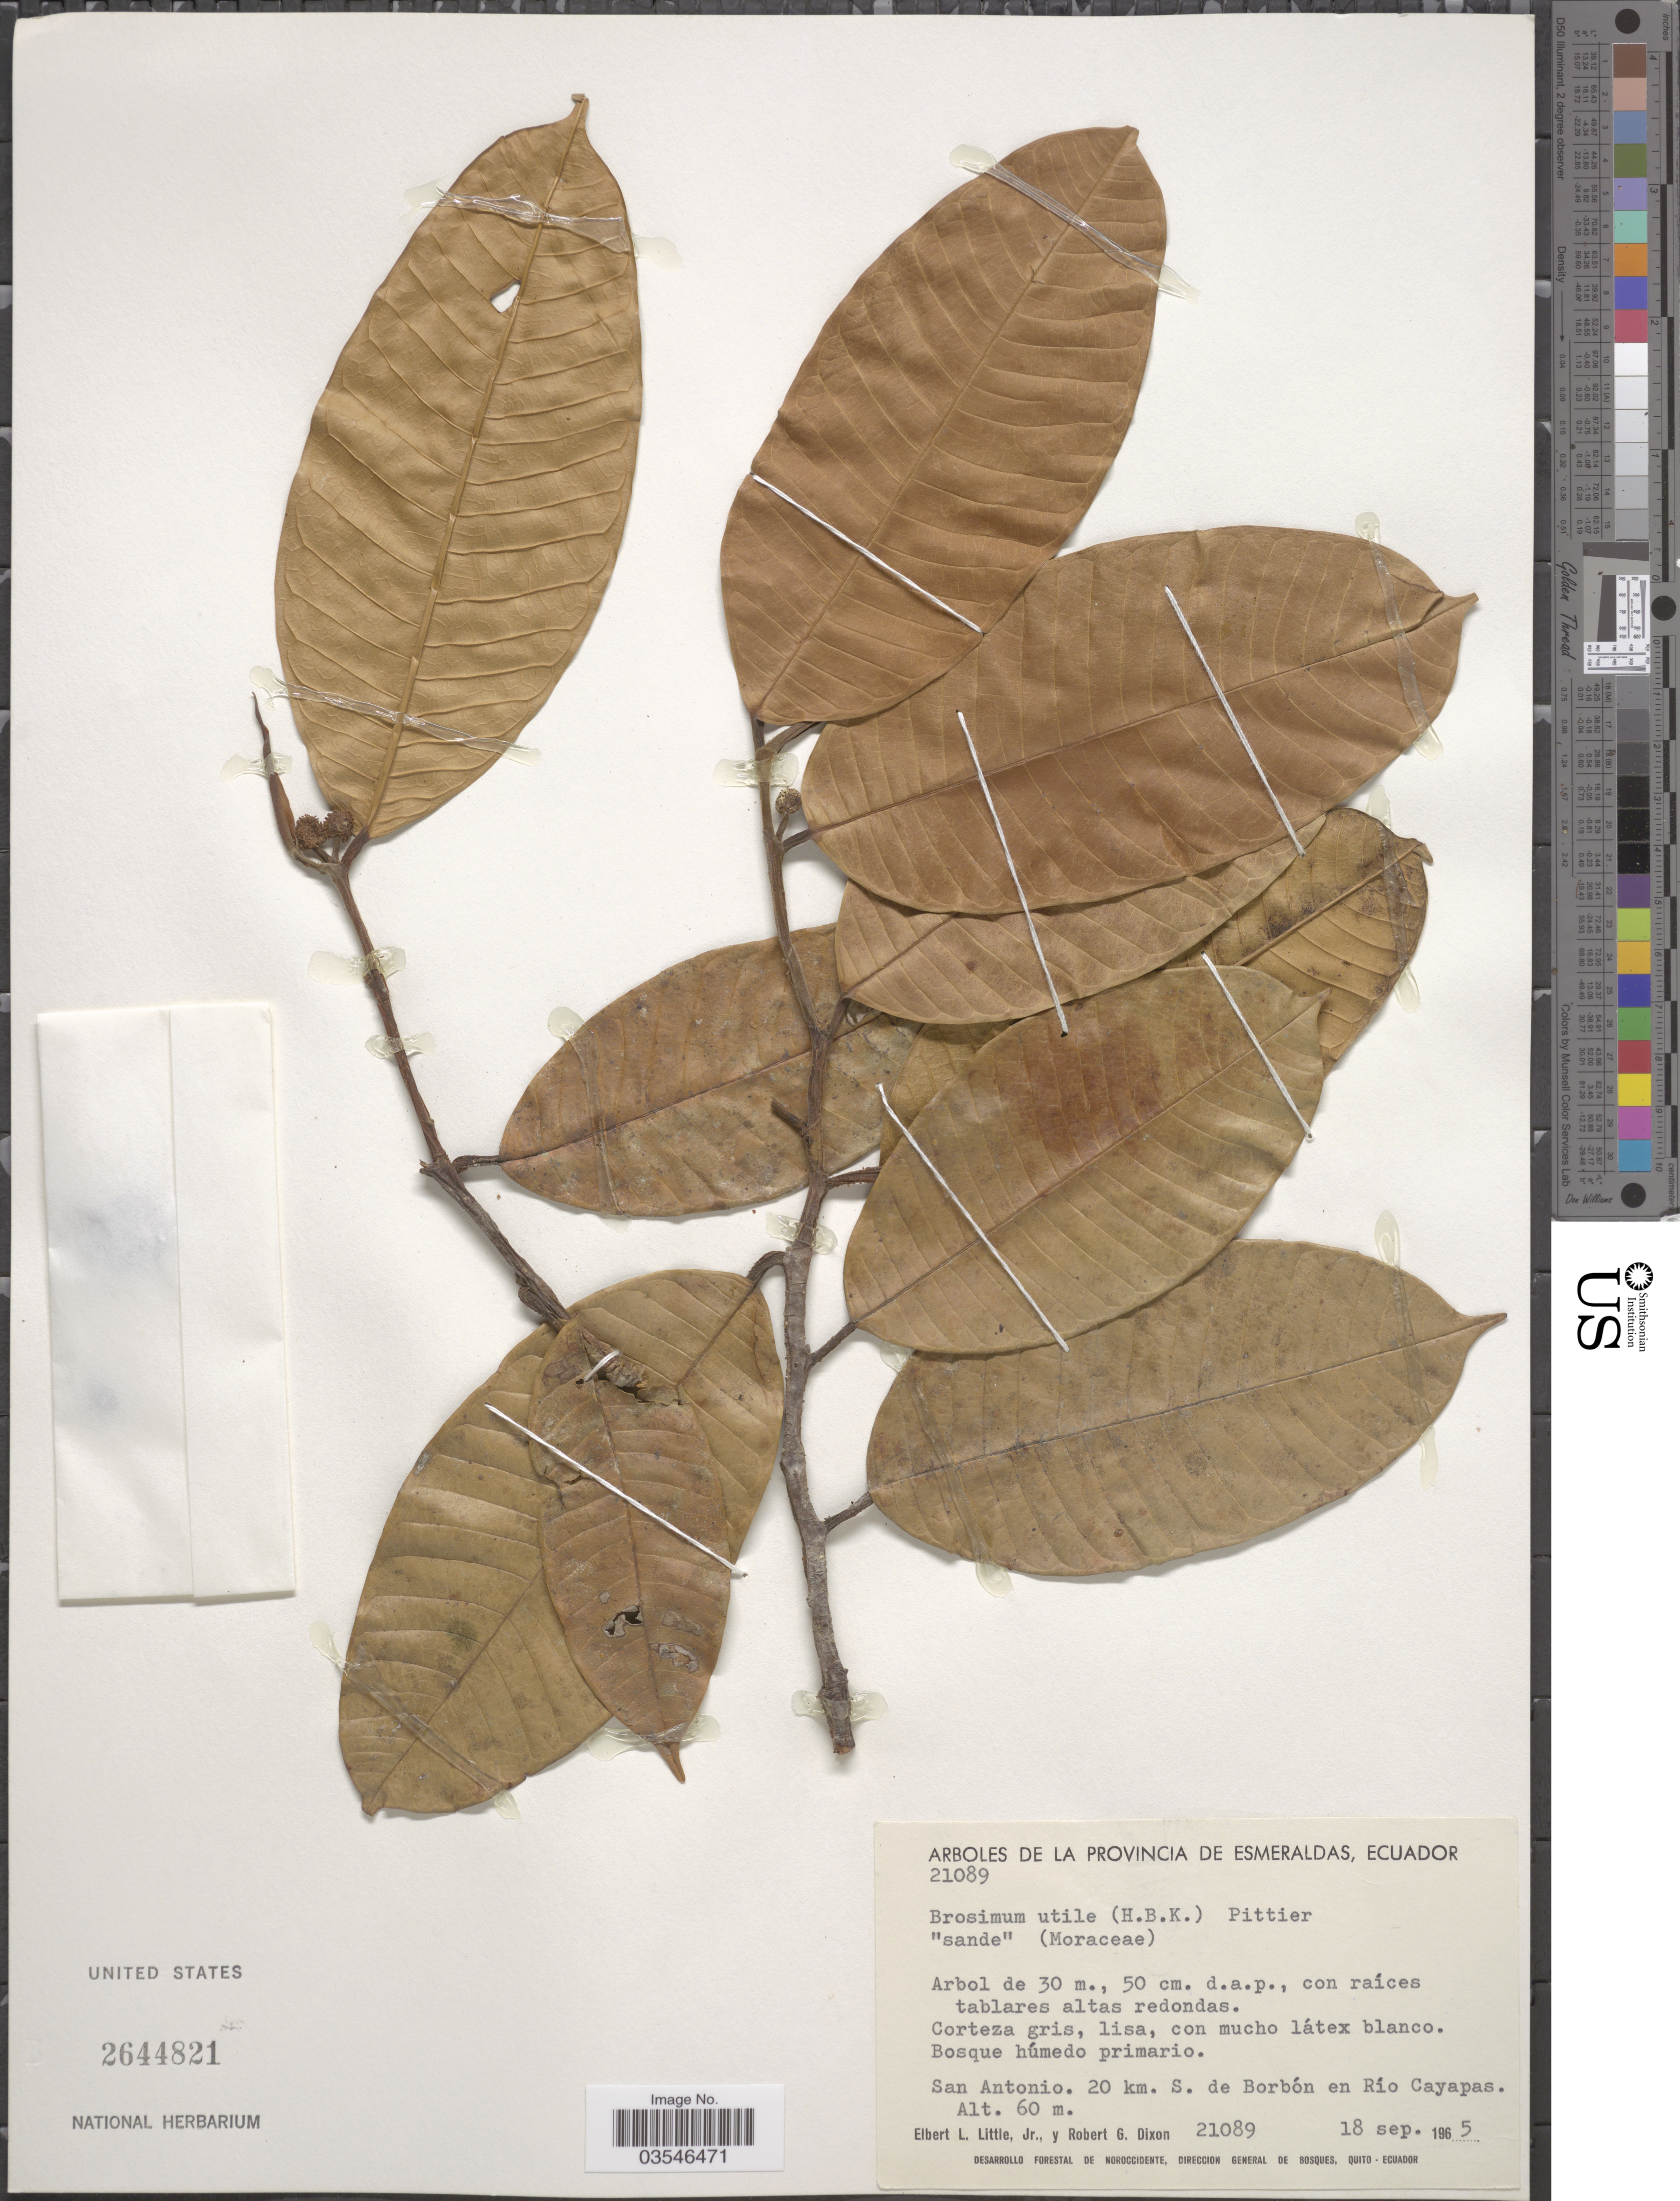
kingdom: Plantae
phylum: Tracheophyta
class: Magnoliopsida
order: Rosales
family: Moraceae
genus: Brosimum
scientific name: Brosimum utile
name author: (Kunth) Oken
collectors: E. L. Little & R. G. Dixon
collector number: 21089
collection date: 1965-09-18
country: Ecuador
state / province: Esmeraldas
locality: San Antonio. 20 km. S. de Borbón en Río Cayapas.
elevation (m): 60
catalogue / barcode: US 2644821